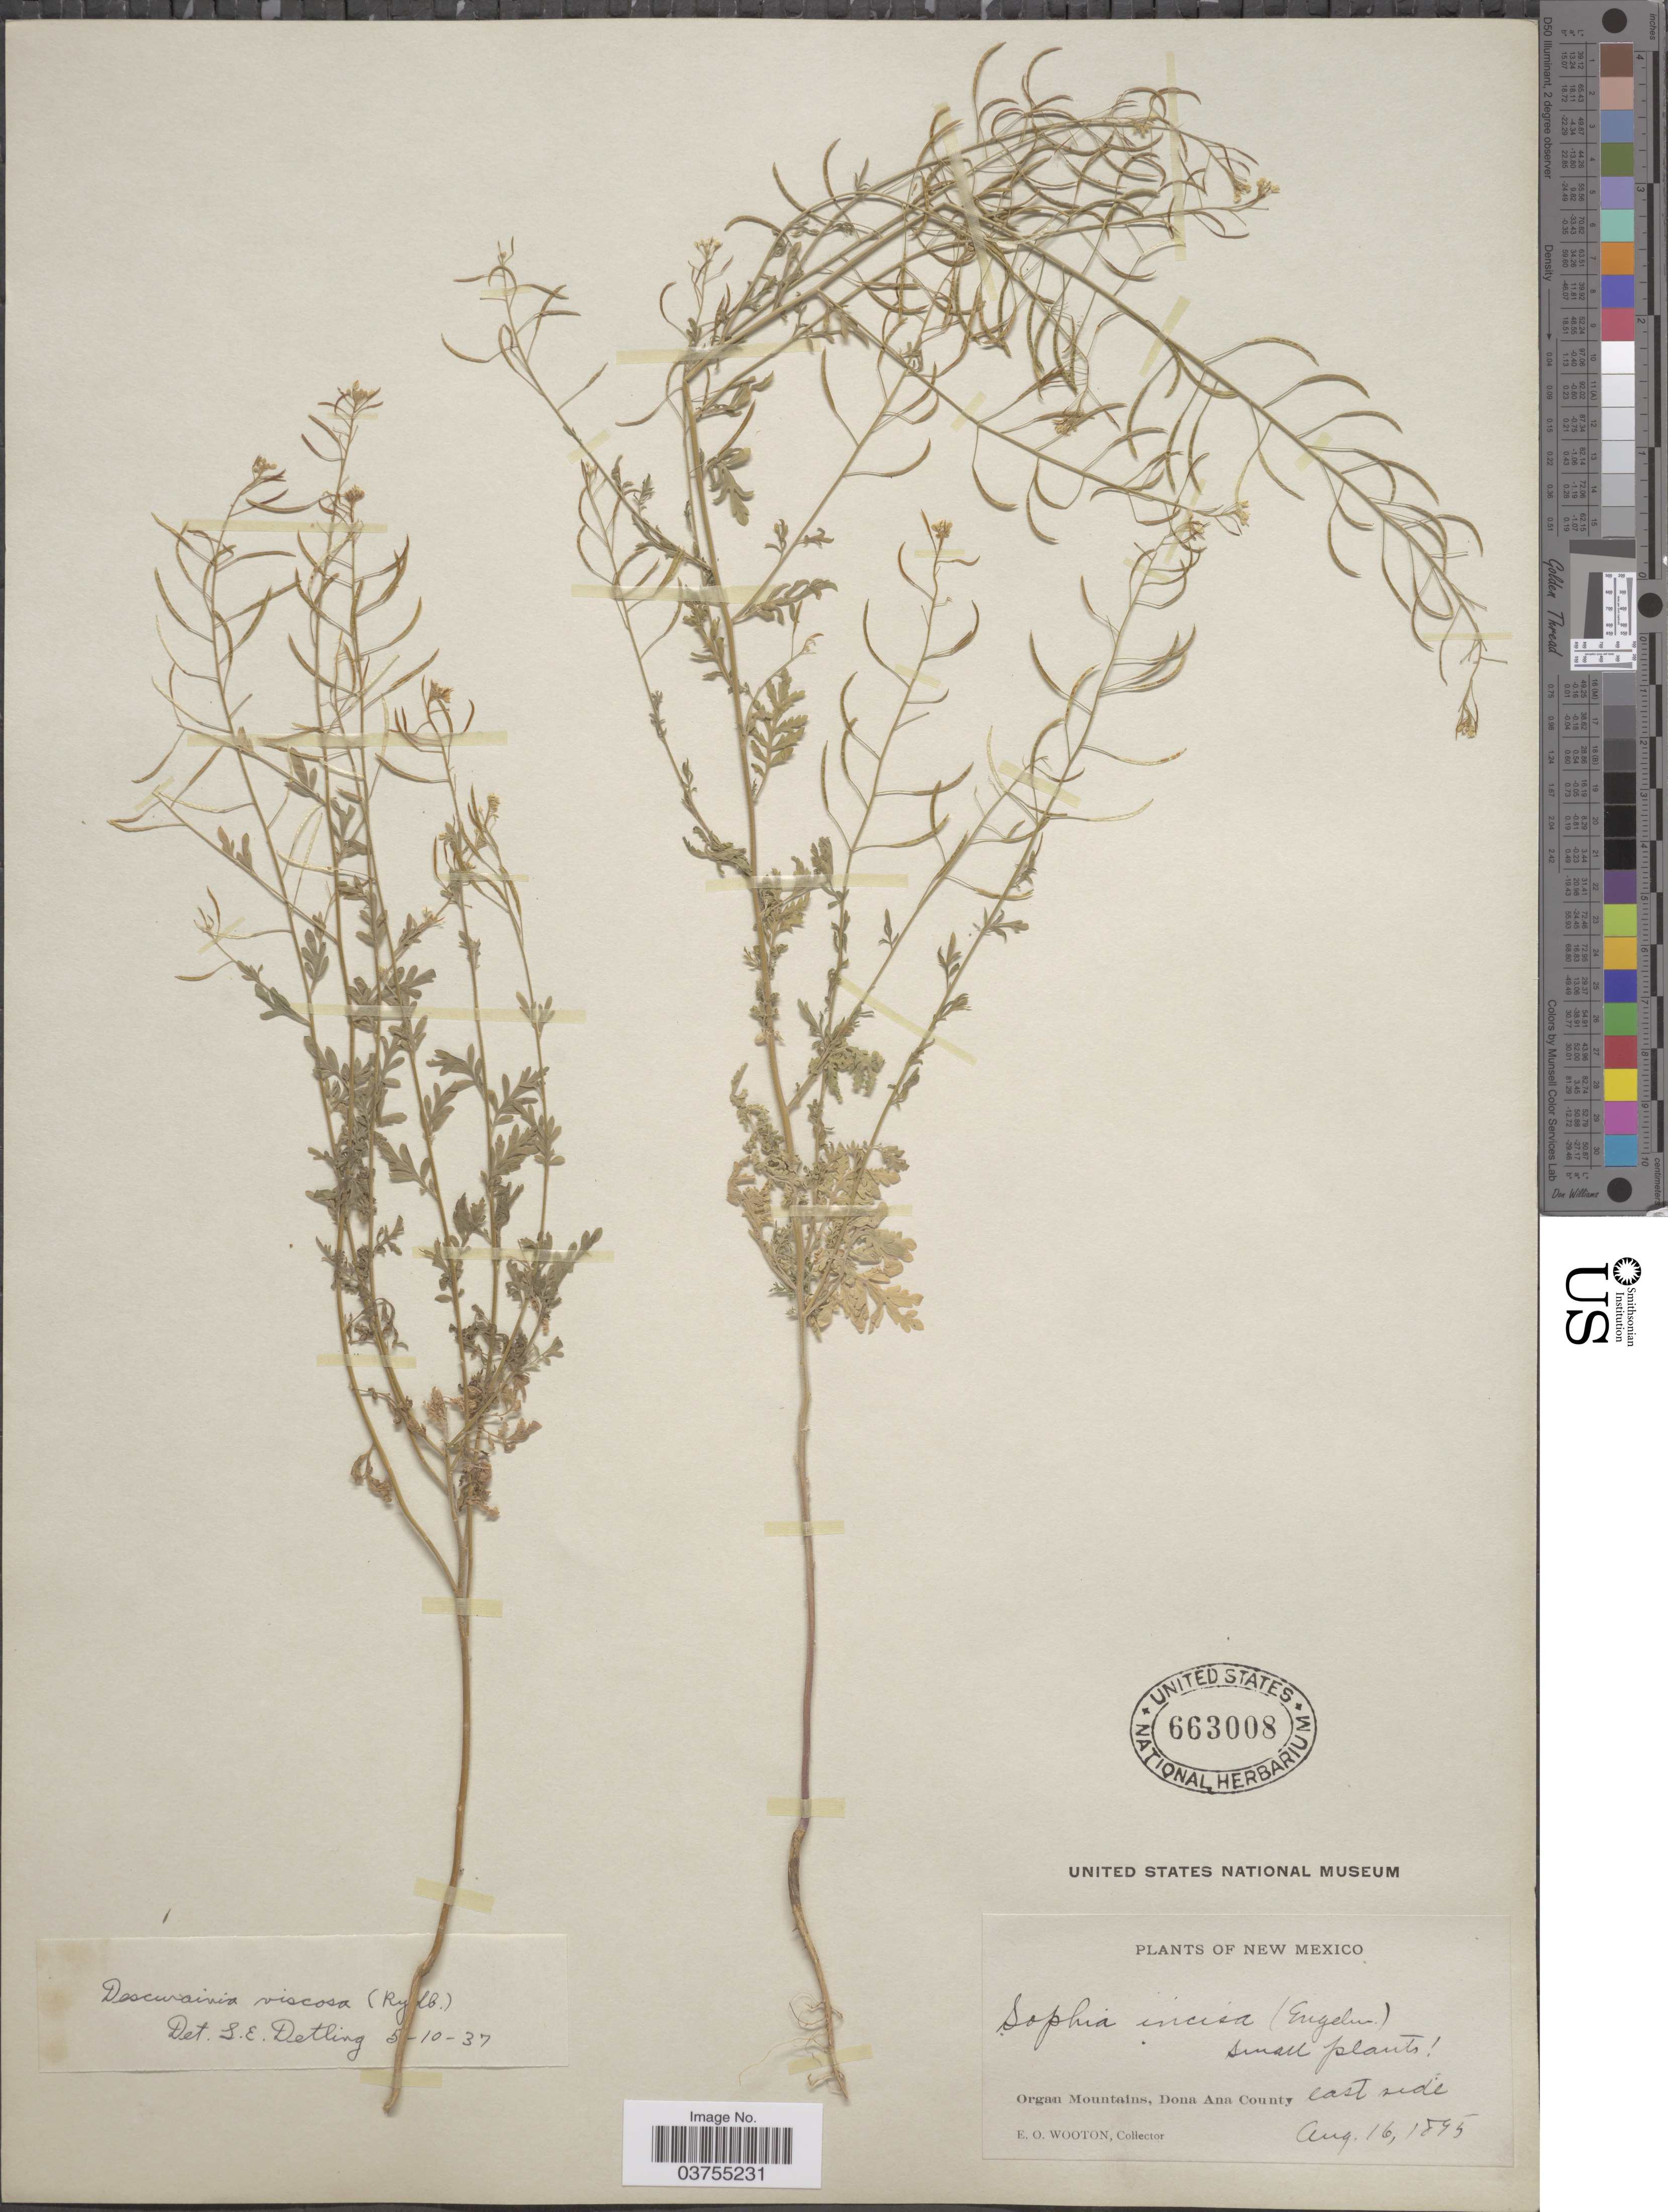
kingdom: Plantae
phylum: Tracheophyta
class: Magnoliopsida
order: Brassicales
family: Brassicaceae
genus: Descurainia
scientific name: Descurainia richardsonii subsp. viscosa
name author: (Rydb.) Detling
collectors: E. O. Wooton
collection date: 1895-08-16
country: United States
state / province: New Mexico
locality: Organ Mountains, Dona Ana County, east side.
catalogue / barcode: US 663008